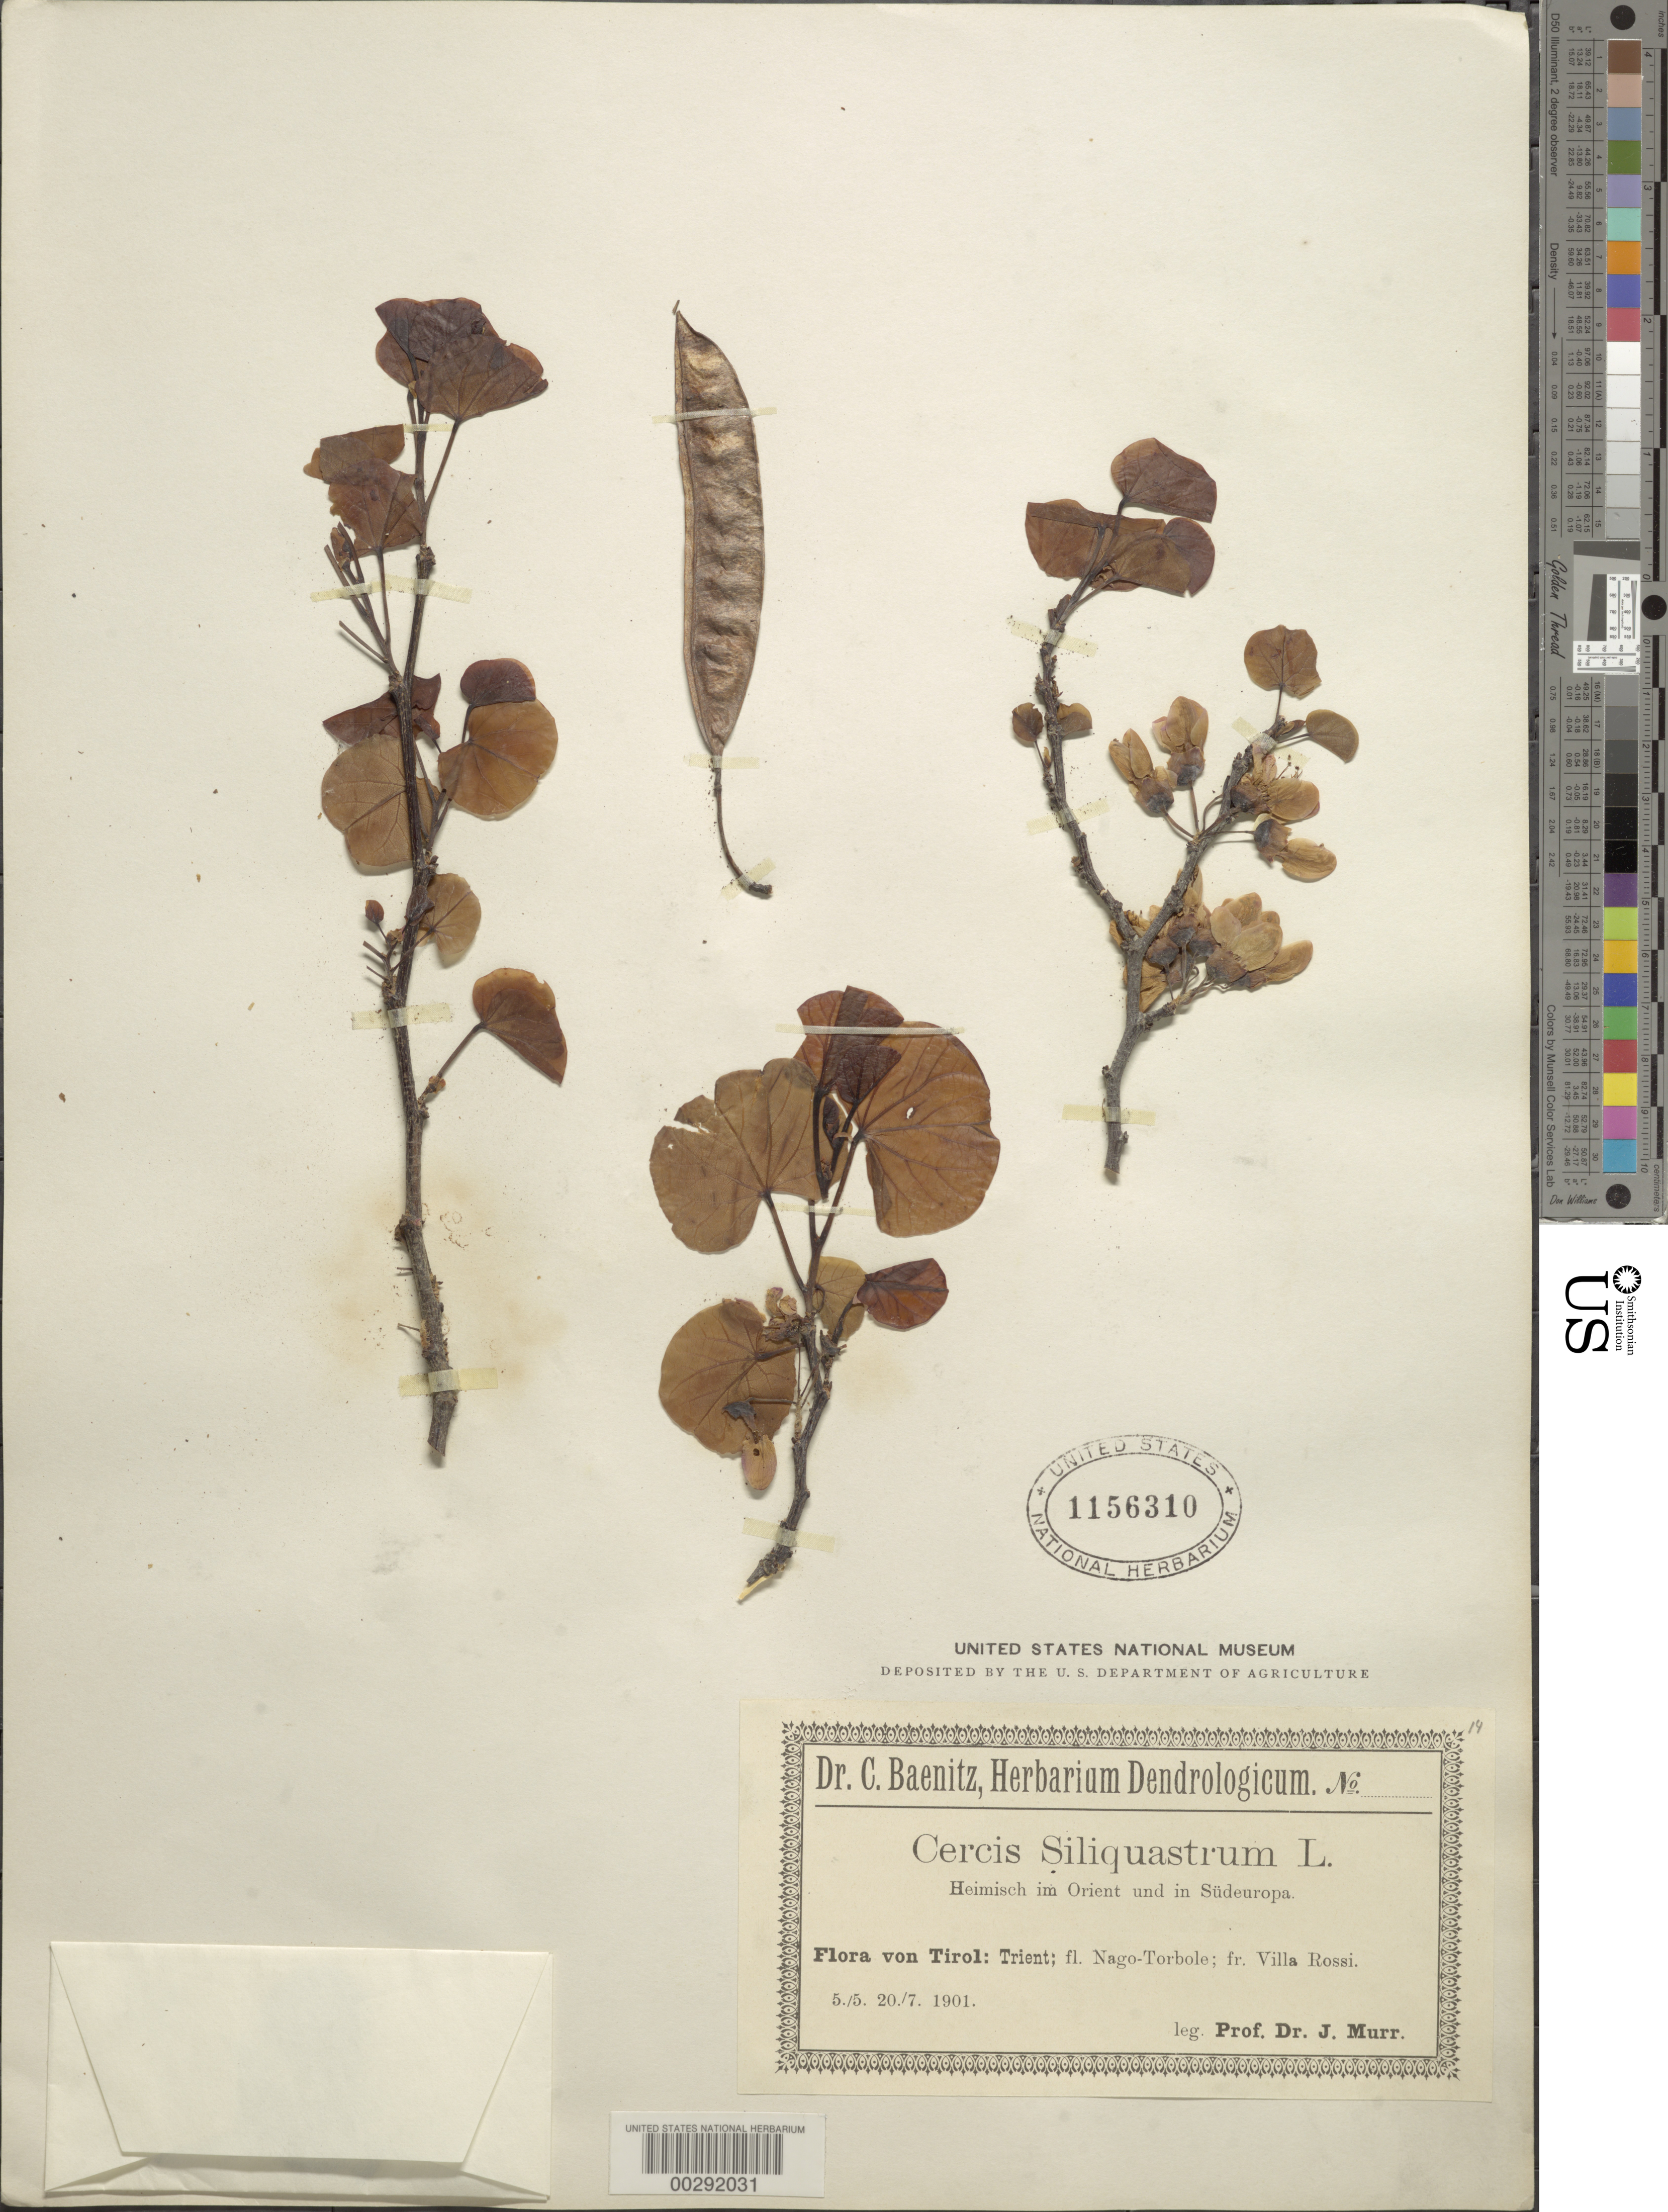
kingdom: Plantae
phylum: Tracheophyta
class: Magnoliopsida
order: Fabales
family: Fabaceae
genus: Cercis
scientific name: Cercis siliquastrum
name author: L.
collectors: J. Murr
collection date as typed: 05 May 1901 and 20 Jul 1901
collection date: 1901-05-05,1901-07-20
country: Italy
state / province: Trentino-alto Adige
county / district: Trento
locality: Trento (trient); nago-torbole; villa rossi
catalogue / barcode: US 1156310